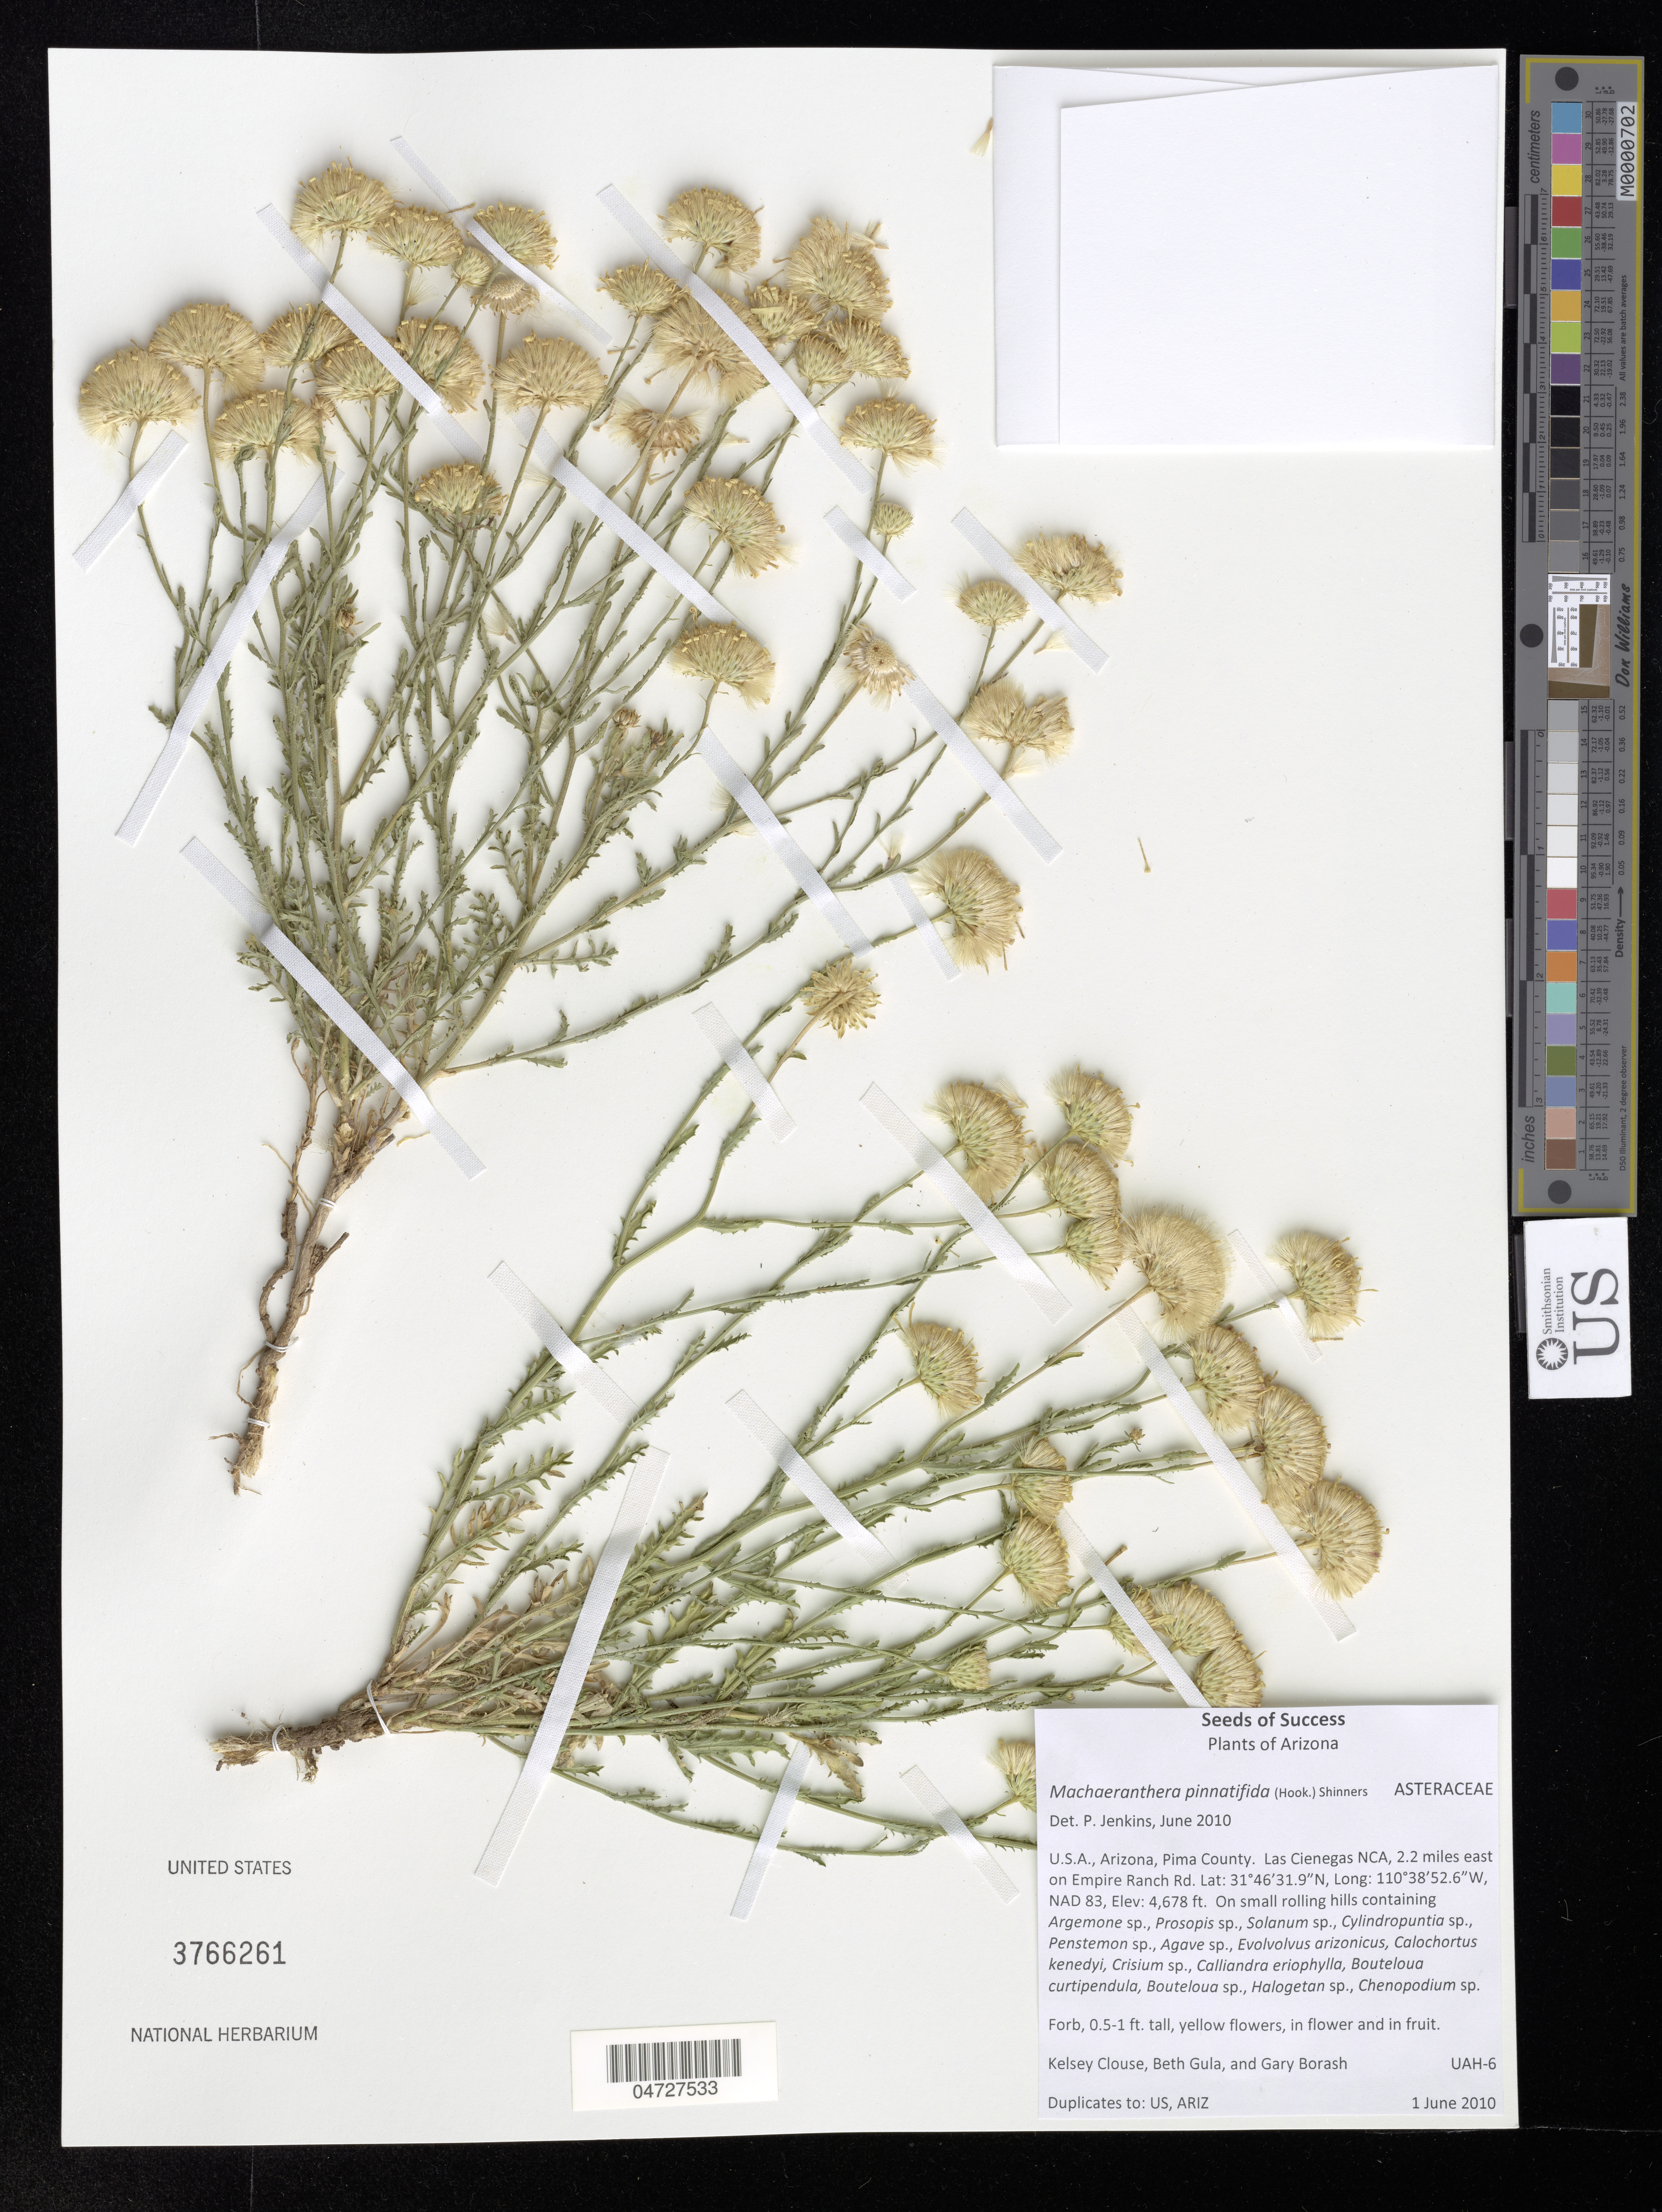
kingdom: Plantae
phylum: Tracheophyta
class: Magnoliopsida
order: Asterales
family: Asteraceae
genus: Machaeranthera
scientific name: Machaeranthera pinnatifida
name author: (Hook.) Shinners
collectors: K. Clouse, B. Gula & G. Borash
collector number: UAH-6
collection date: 2010-06-01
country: United States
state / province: Arizona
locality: Pima County. Las Cienegas NCA, 2.2 miles east on Empire Ranch Rd.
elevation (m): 1426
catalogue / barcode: US 3766261